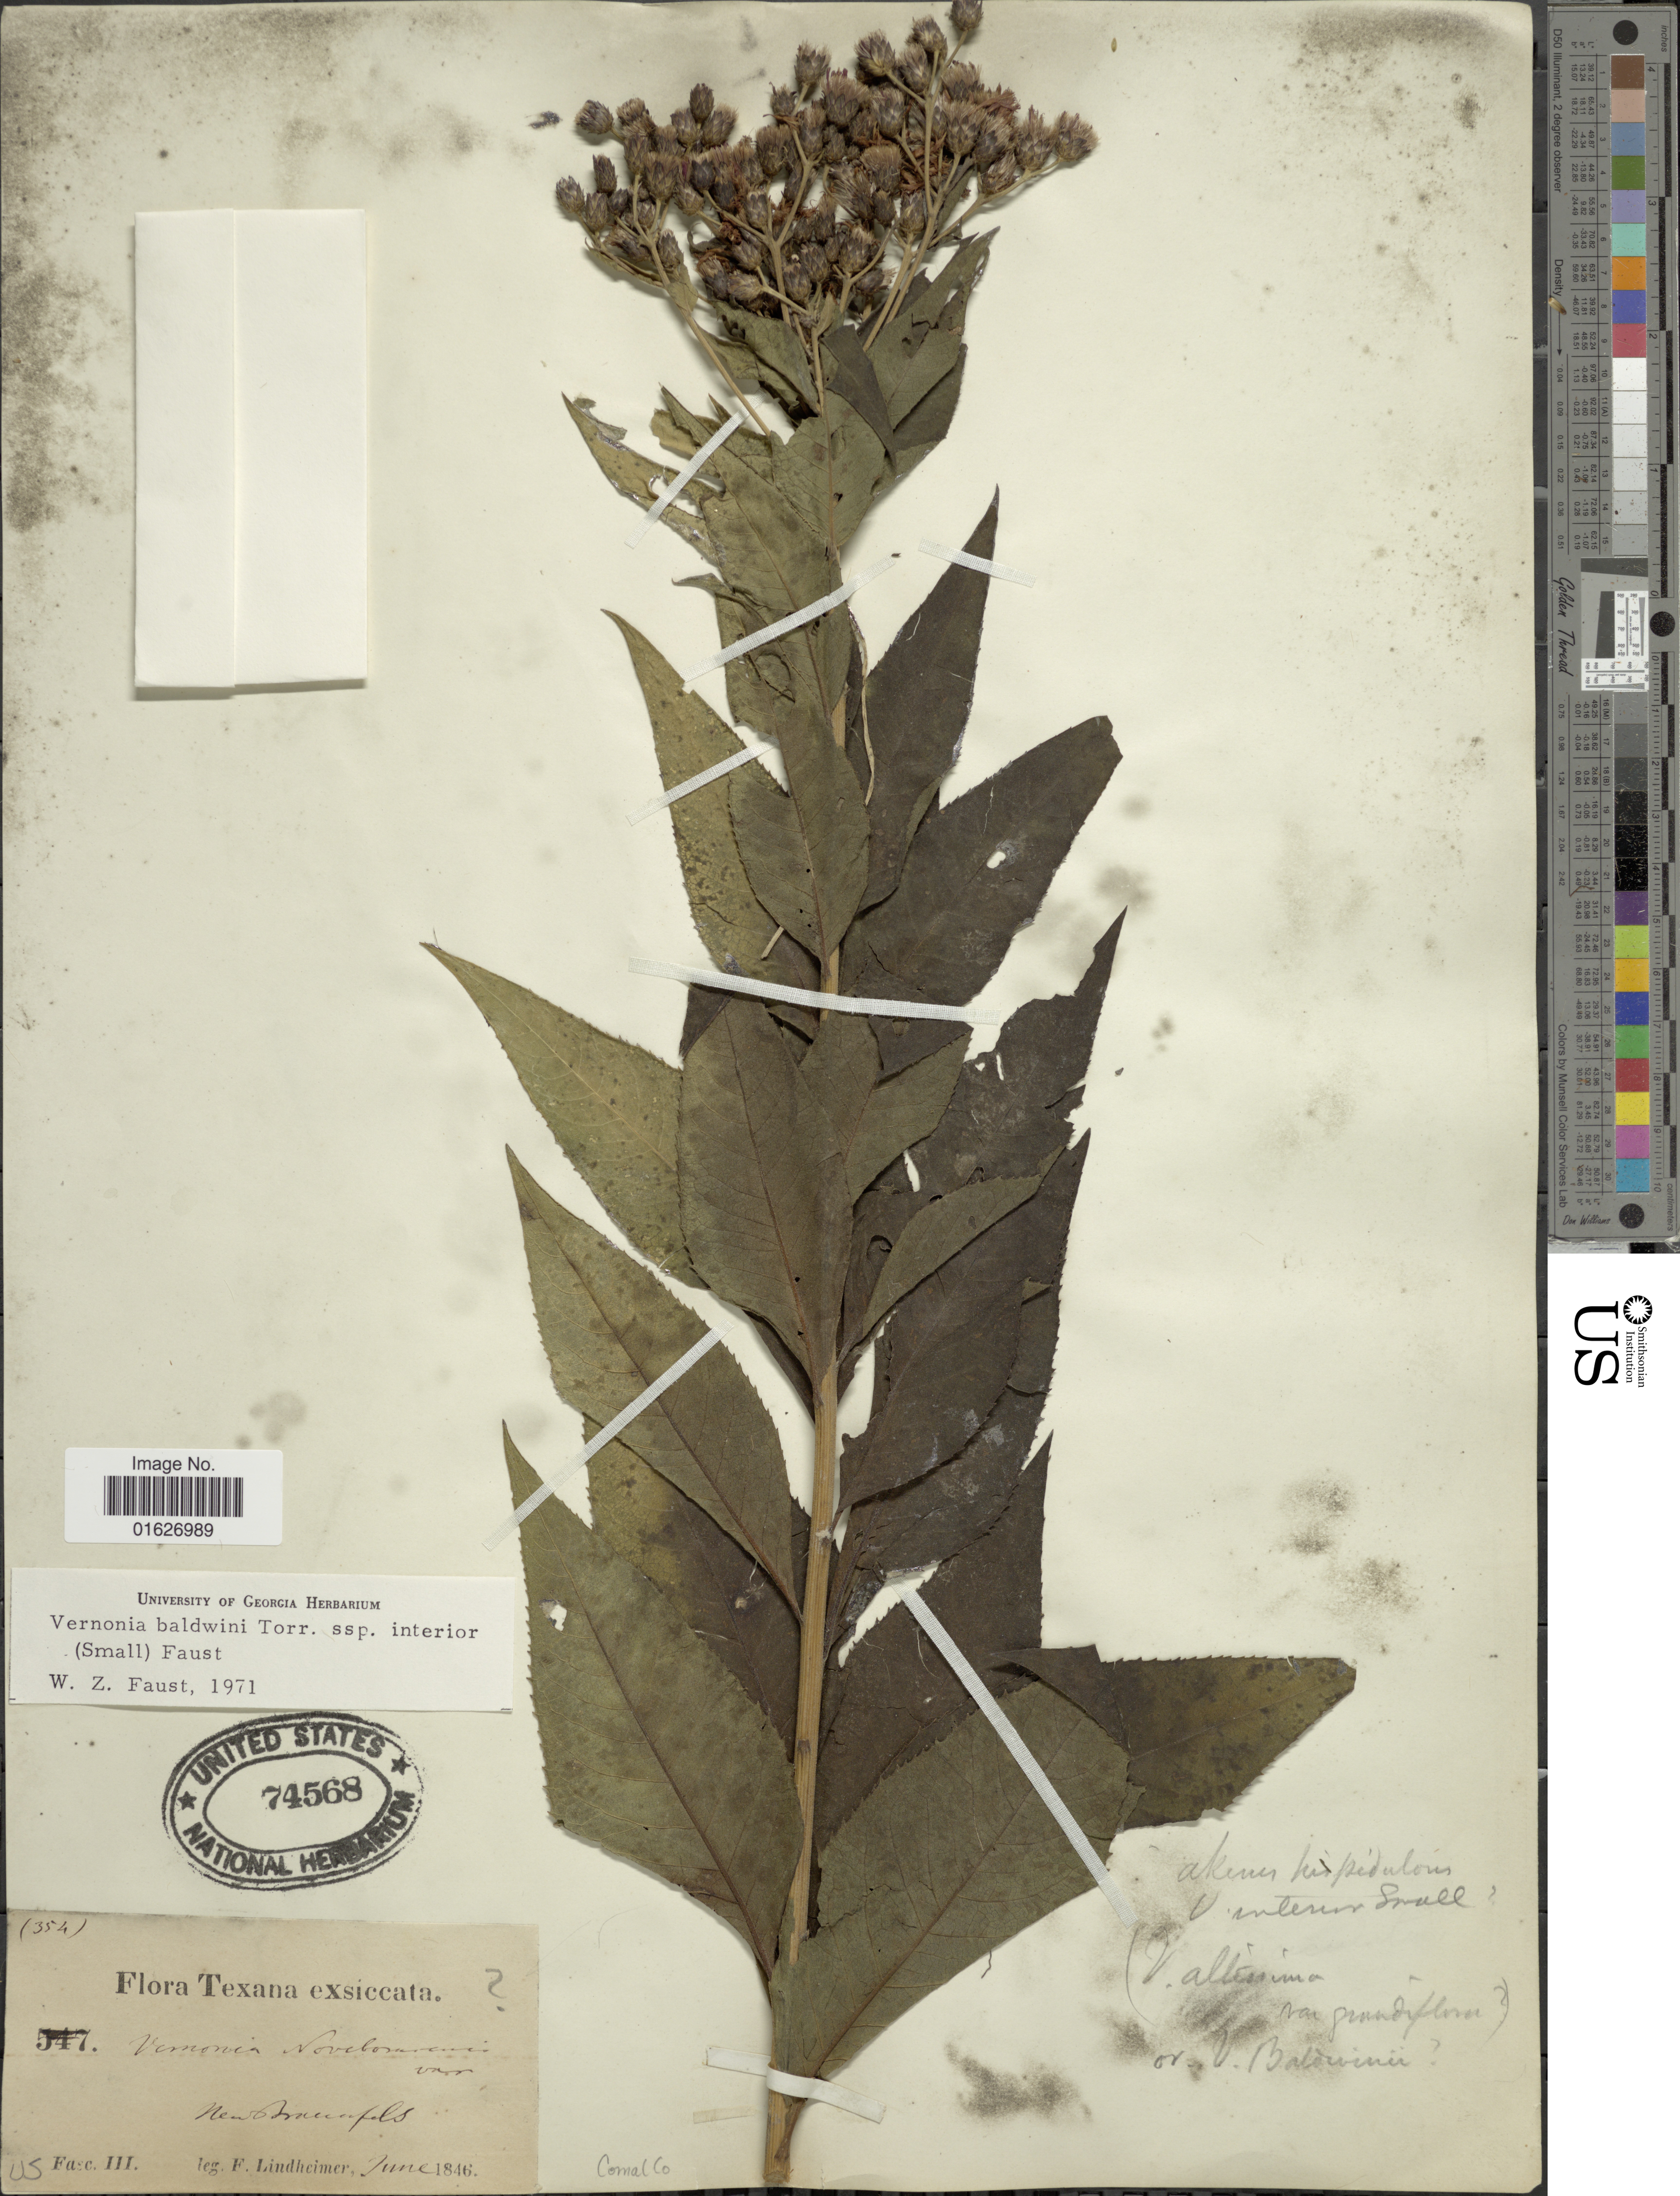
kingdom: Plantae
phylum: Tracheophyta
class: Magnoliopsida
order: Asterales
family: Asteraceae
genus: Vernonia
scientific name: Vernonia baldwinii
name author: Torr.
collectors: F. Lindheimer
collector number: (354)?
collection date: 1846-06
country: United States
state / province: Texas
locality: New Braunfels.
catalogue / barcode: US 74568